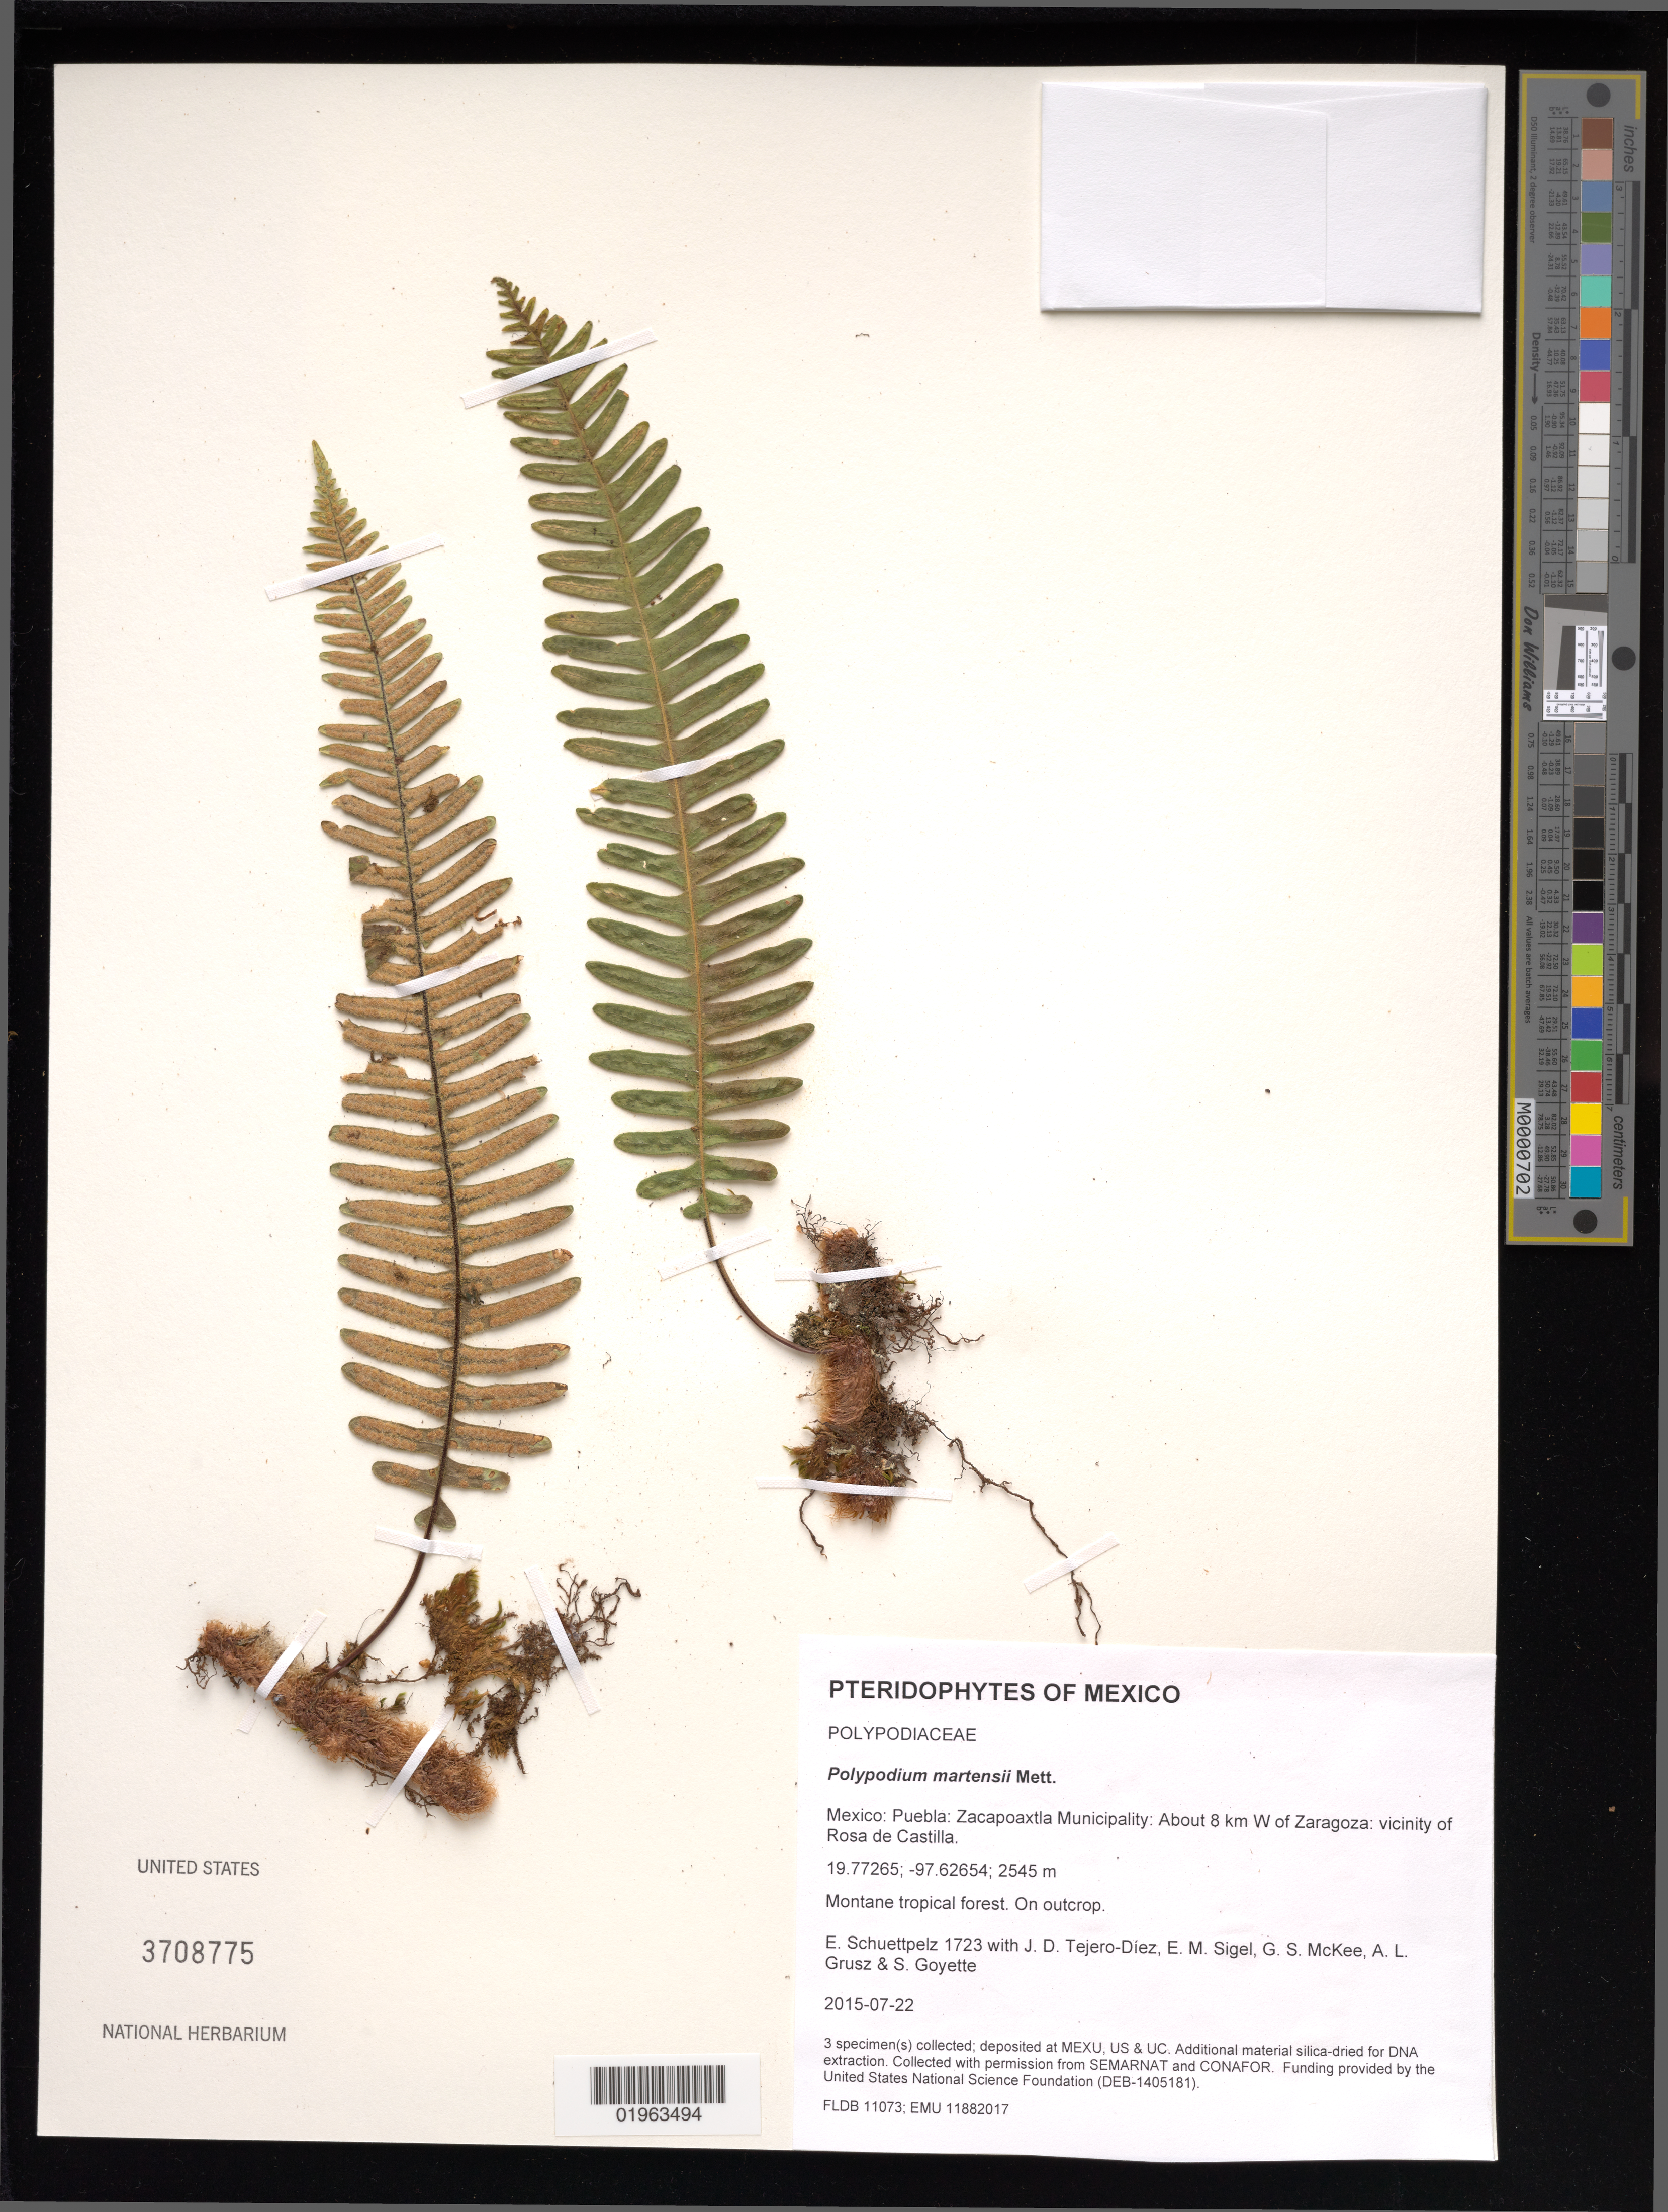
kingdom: Plantae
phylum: Tracheophyta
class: Polypodiopsida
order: Polypodiales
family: Polypodiaceae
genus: Polypodium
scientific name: Polypodium martensii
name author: Mett.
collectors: E. Schuettpelz, D. Tejero-Díez, E. M. Sigel, G. S. McKee & A. Grusz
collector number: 1723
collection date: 2015-07-22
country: Mexico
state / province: Puebla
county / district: Zacapoaxtla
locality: About 8 km W of Zaragoza: vicinity of Rosa de Castilla.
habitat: Montane tropical forest.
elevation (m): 2545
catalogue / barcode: US 3708775